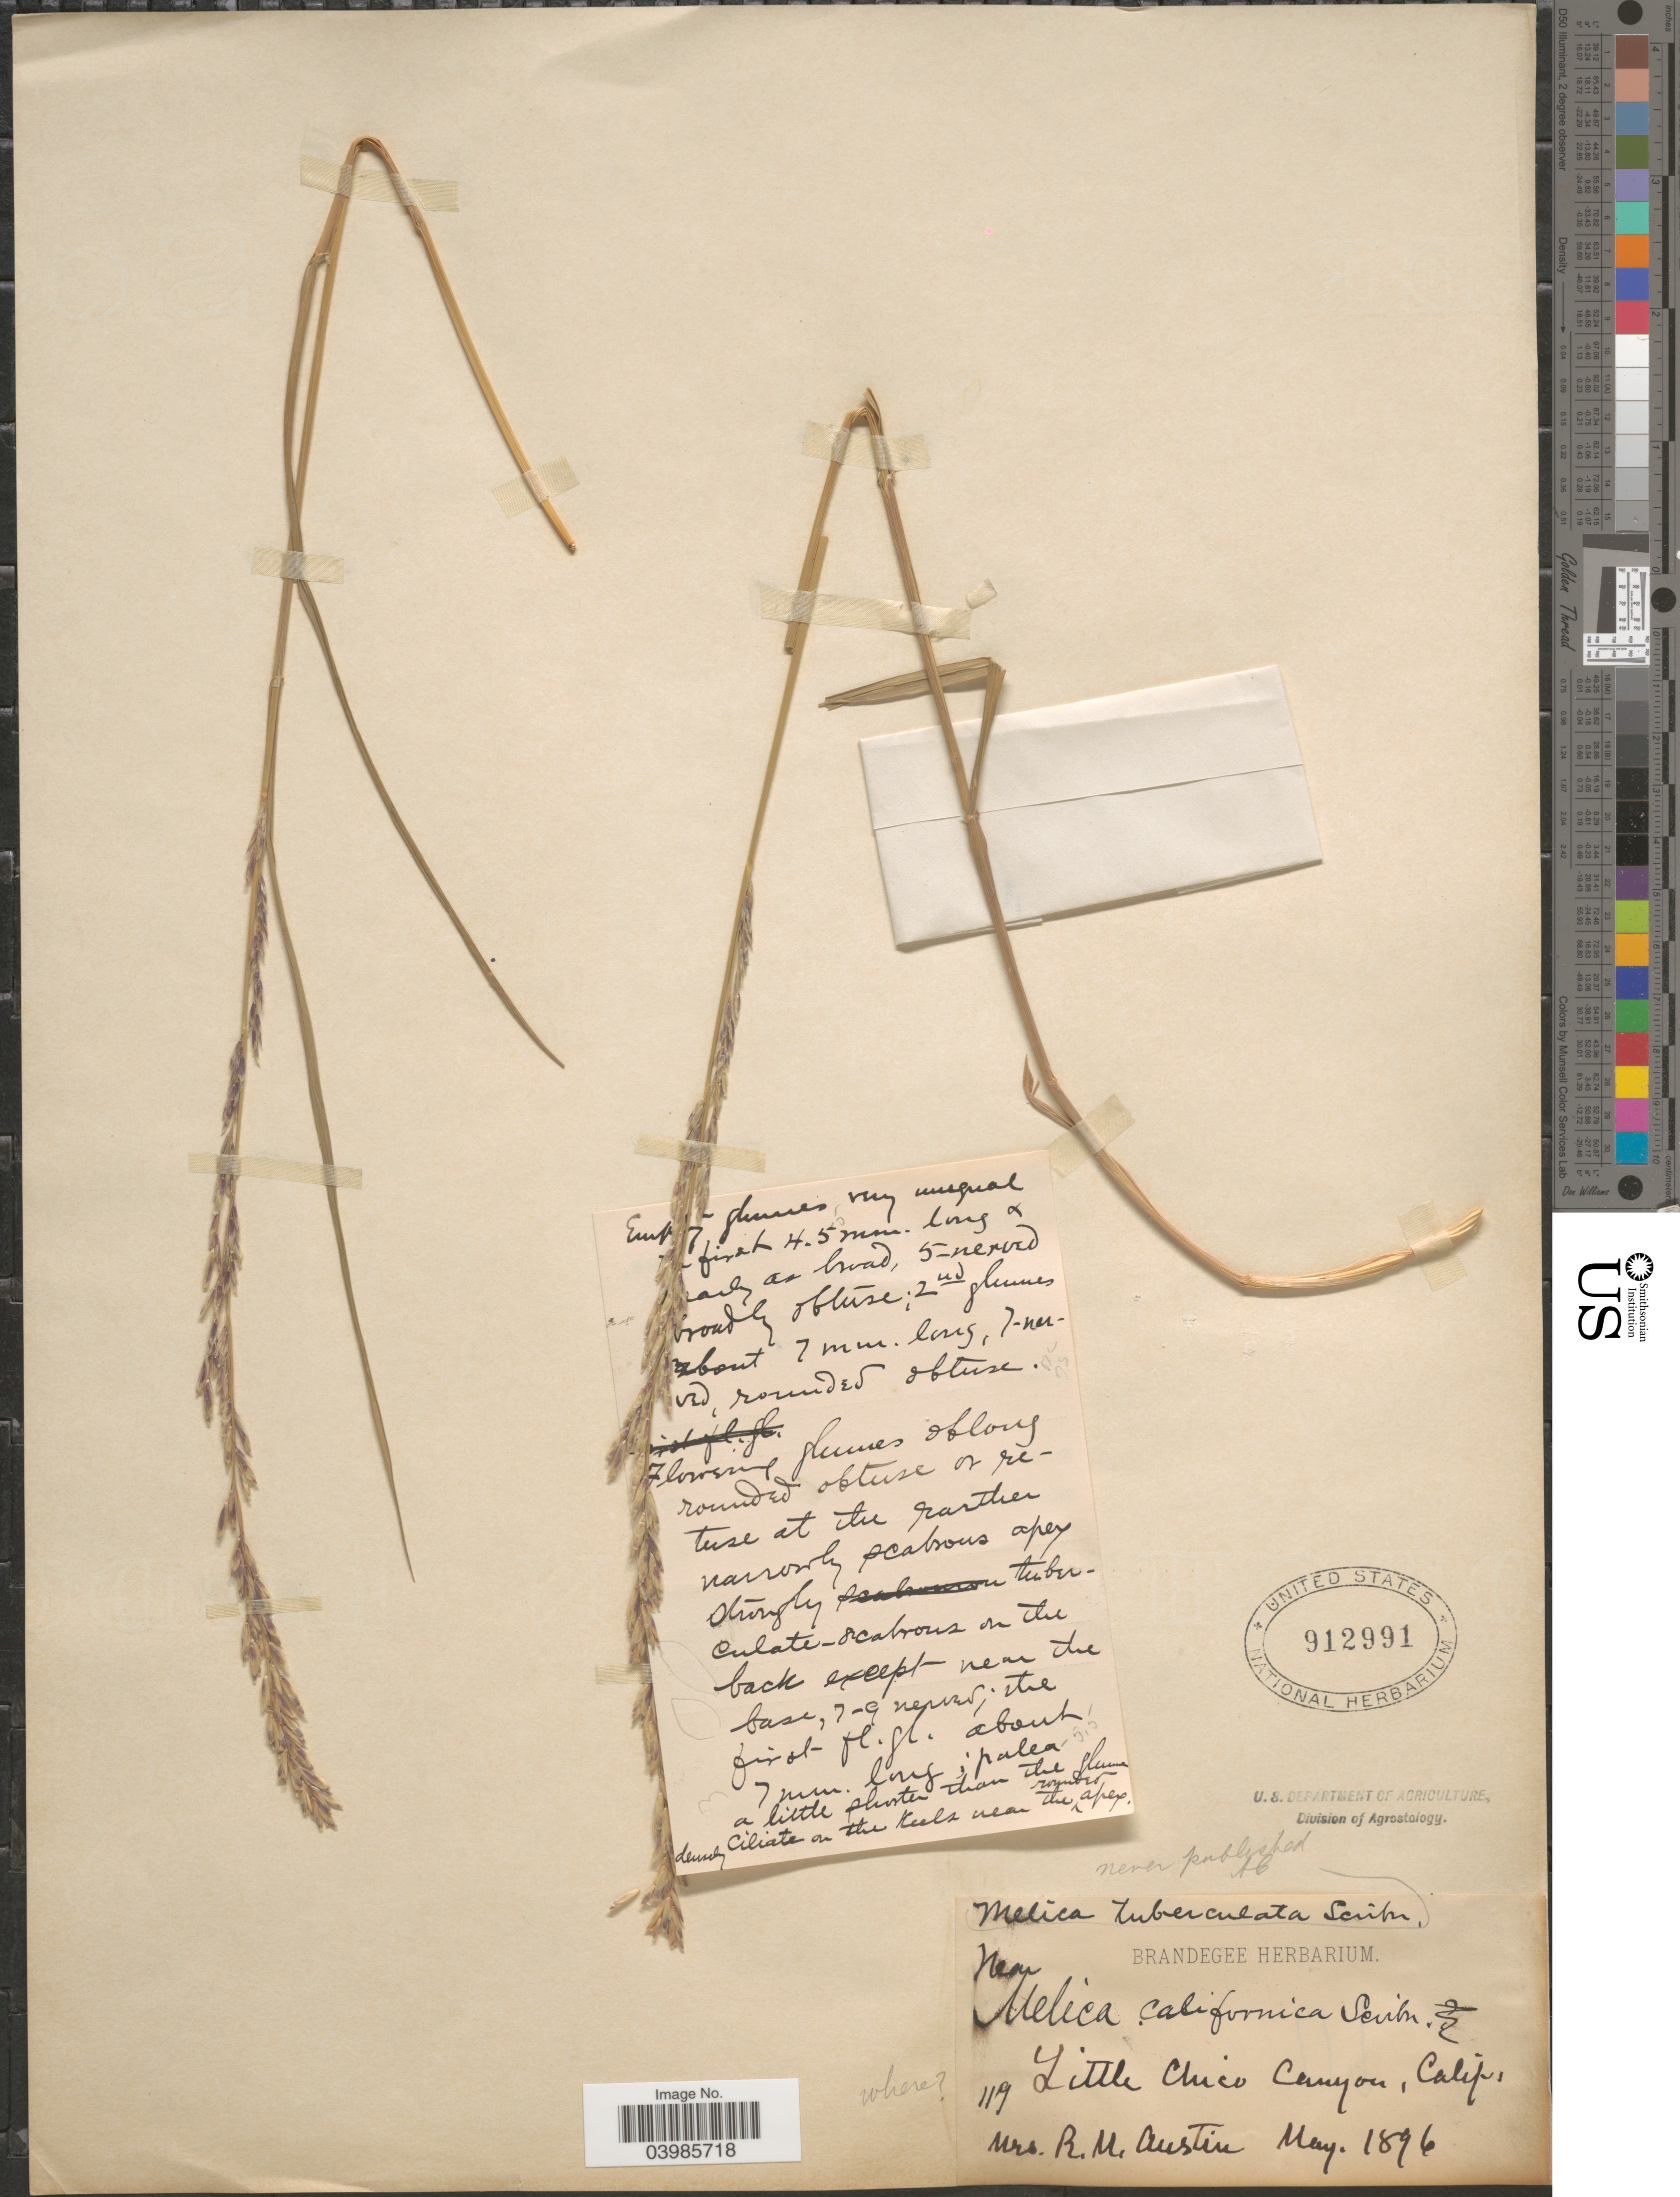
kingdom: Plantae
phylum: Tracheophyta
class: Liliopsida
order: Poales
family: Poaceae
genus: Melica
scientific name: Melica californica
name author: Scribn.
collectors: R. Austin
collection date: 1896-05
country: United States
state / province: California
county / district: Butte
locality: Little Chico Canyon.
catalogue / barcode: US 912991